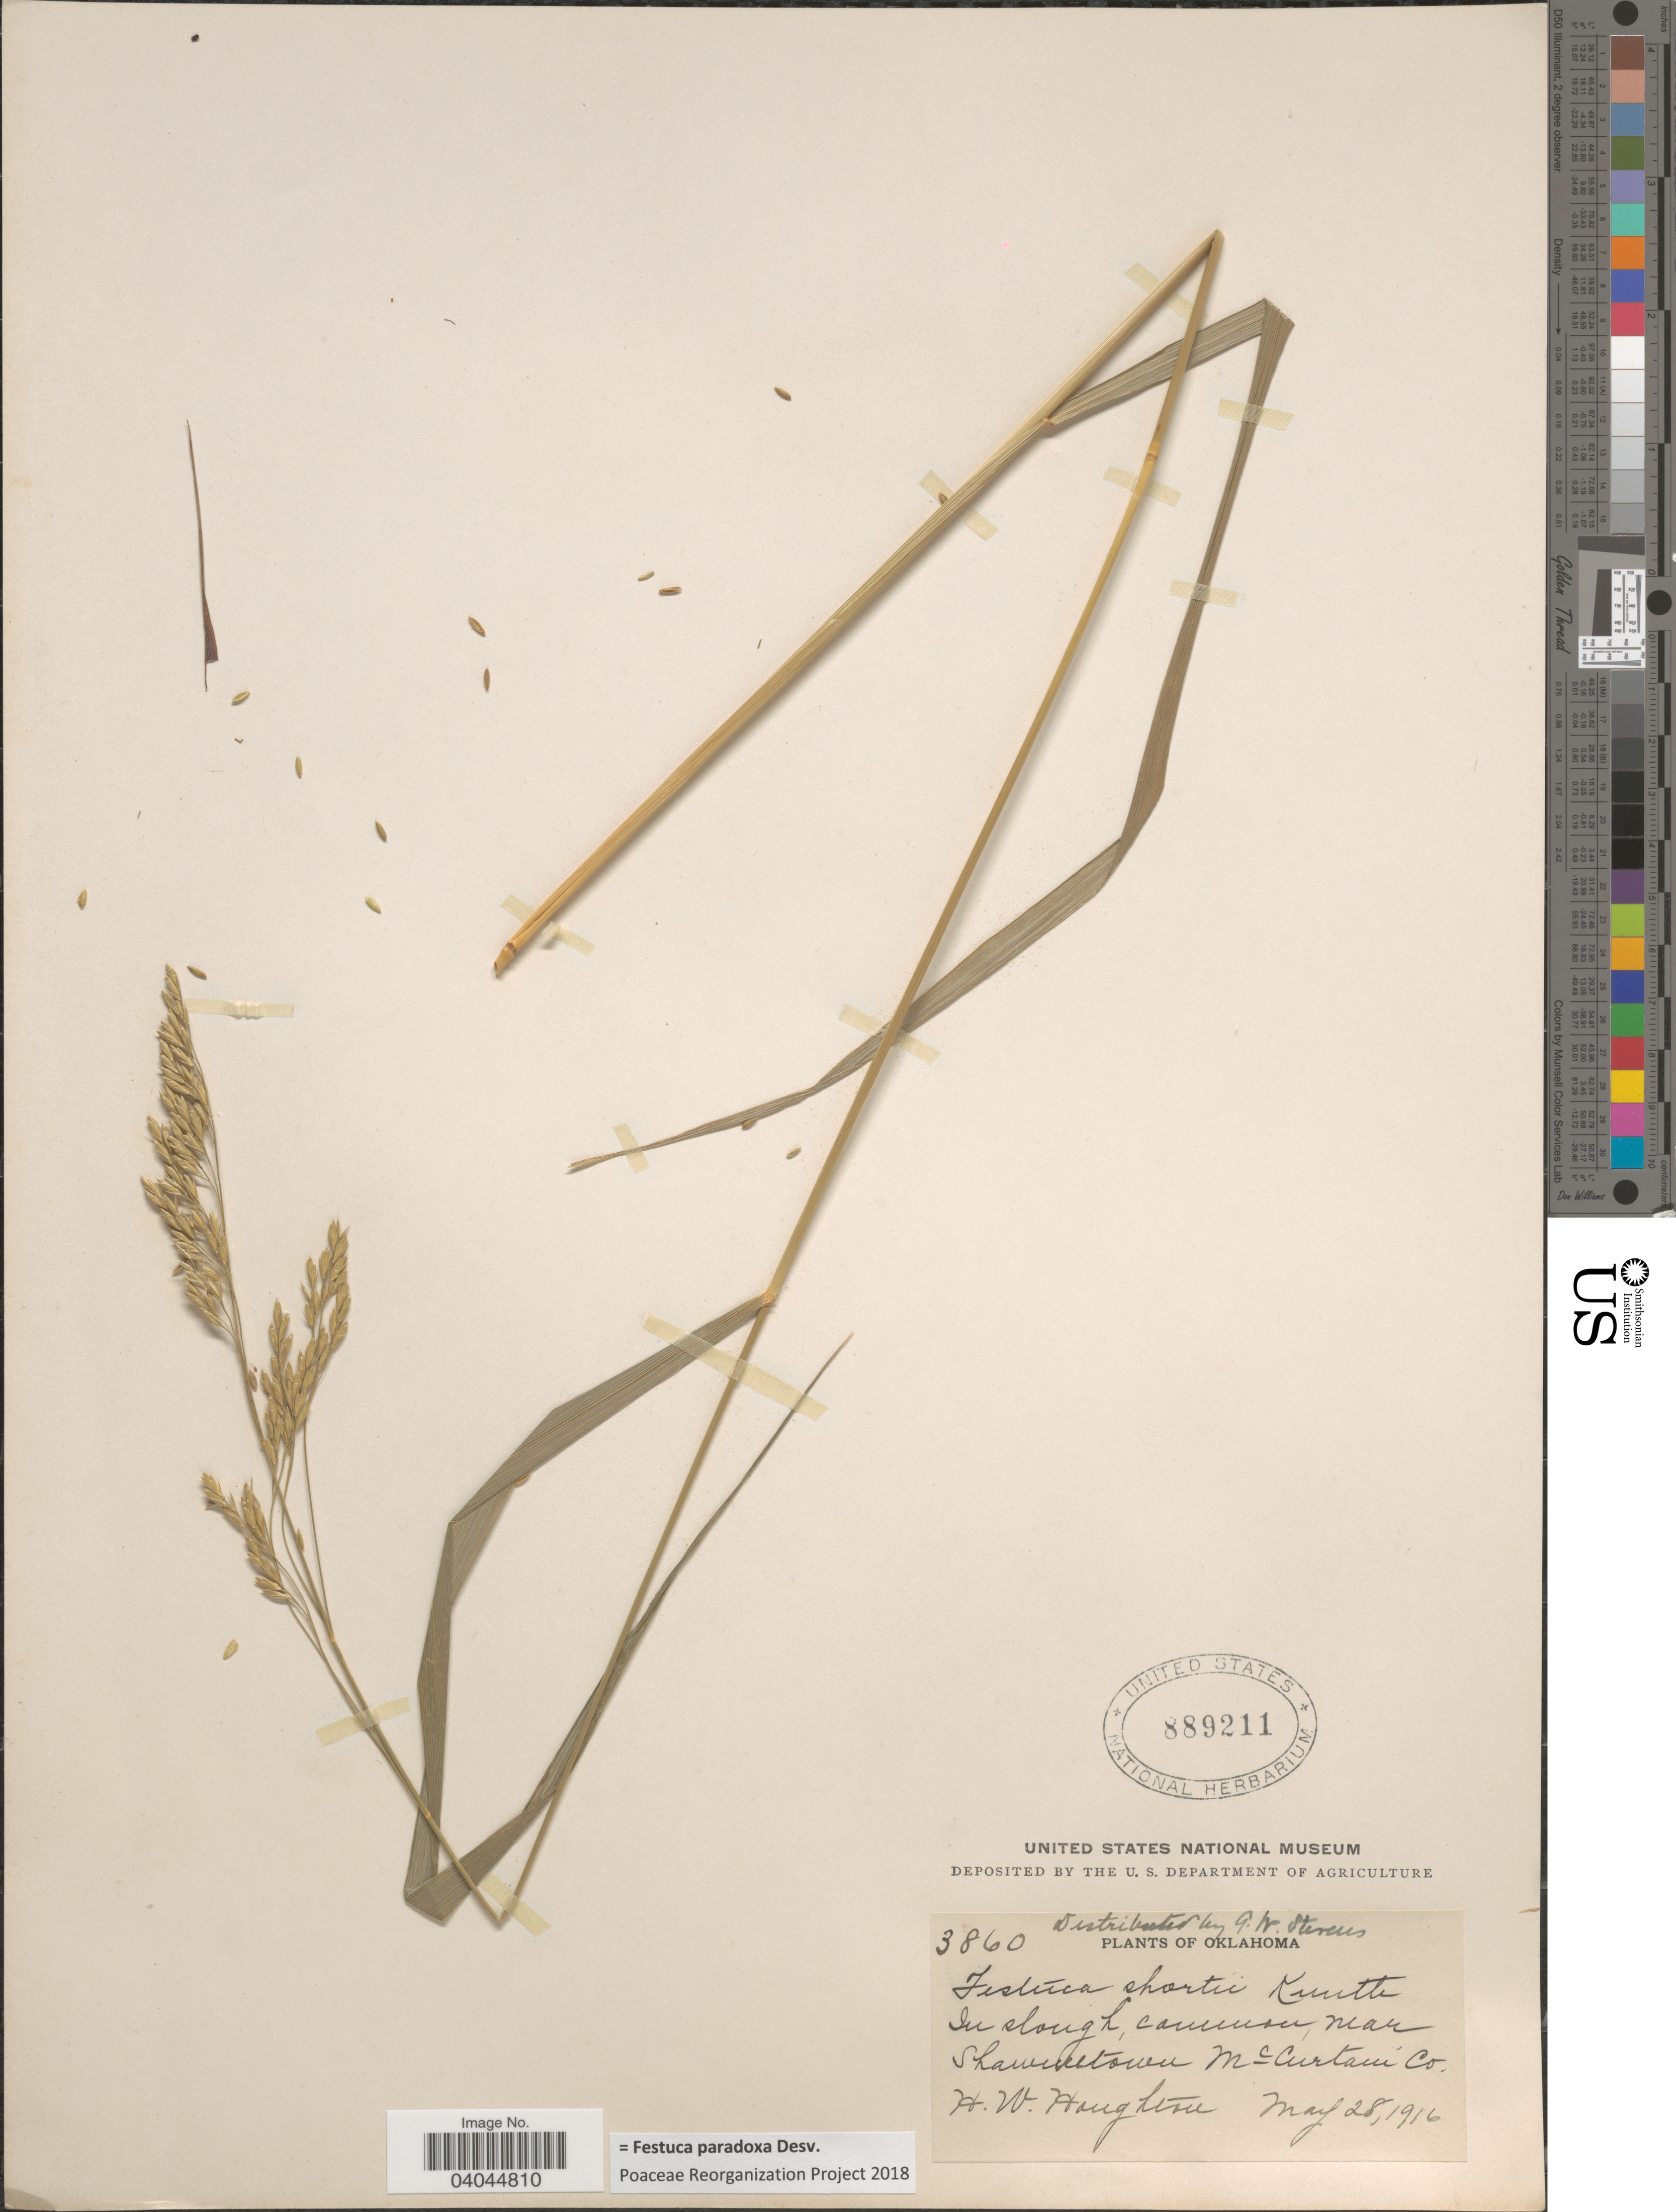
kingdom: Plantae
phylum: Tracheophyta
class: Liliopsida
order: Poales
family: Poaceae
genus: Festuca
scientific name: Festuca paradoxa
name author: Desv.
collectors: H. Houghton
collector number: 3860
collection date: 1916-05-28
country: United States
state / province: Oklahoma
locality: In slough, common, near Shawneetown McCurtain Co.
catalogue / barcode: US 889211